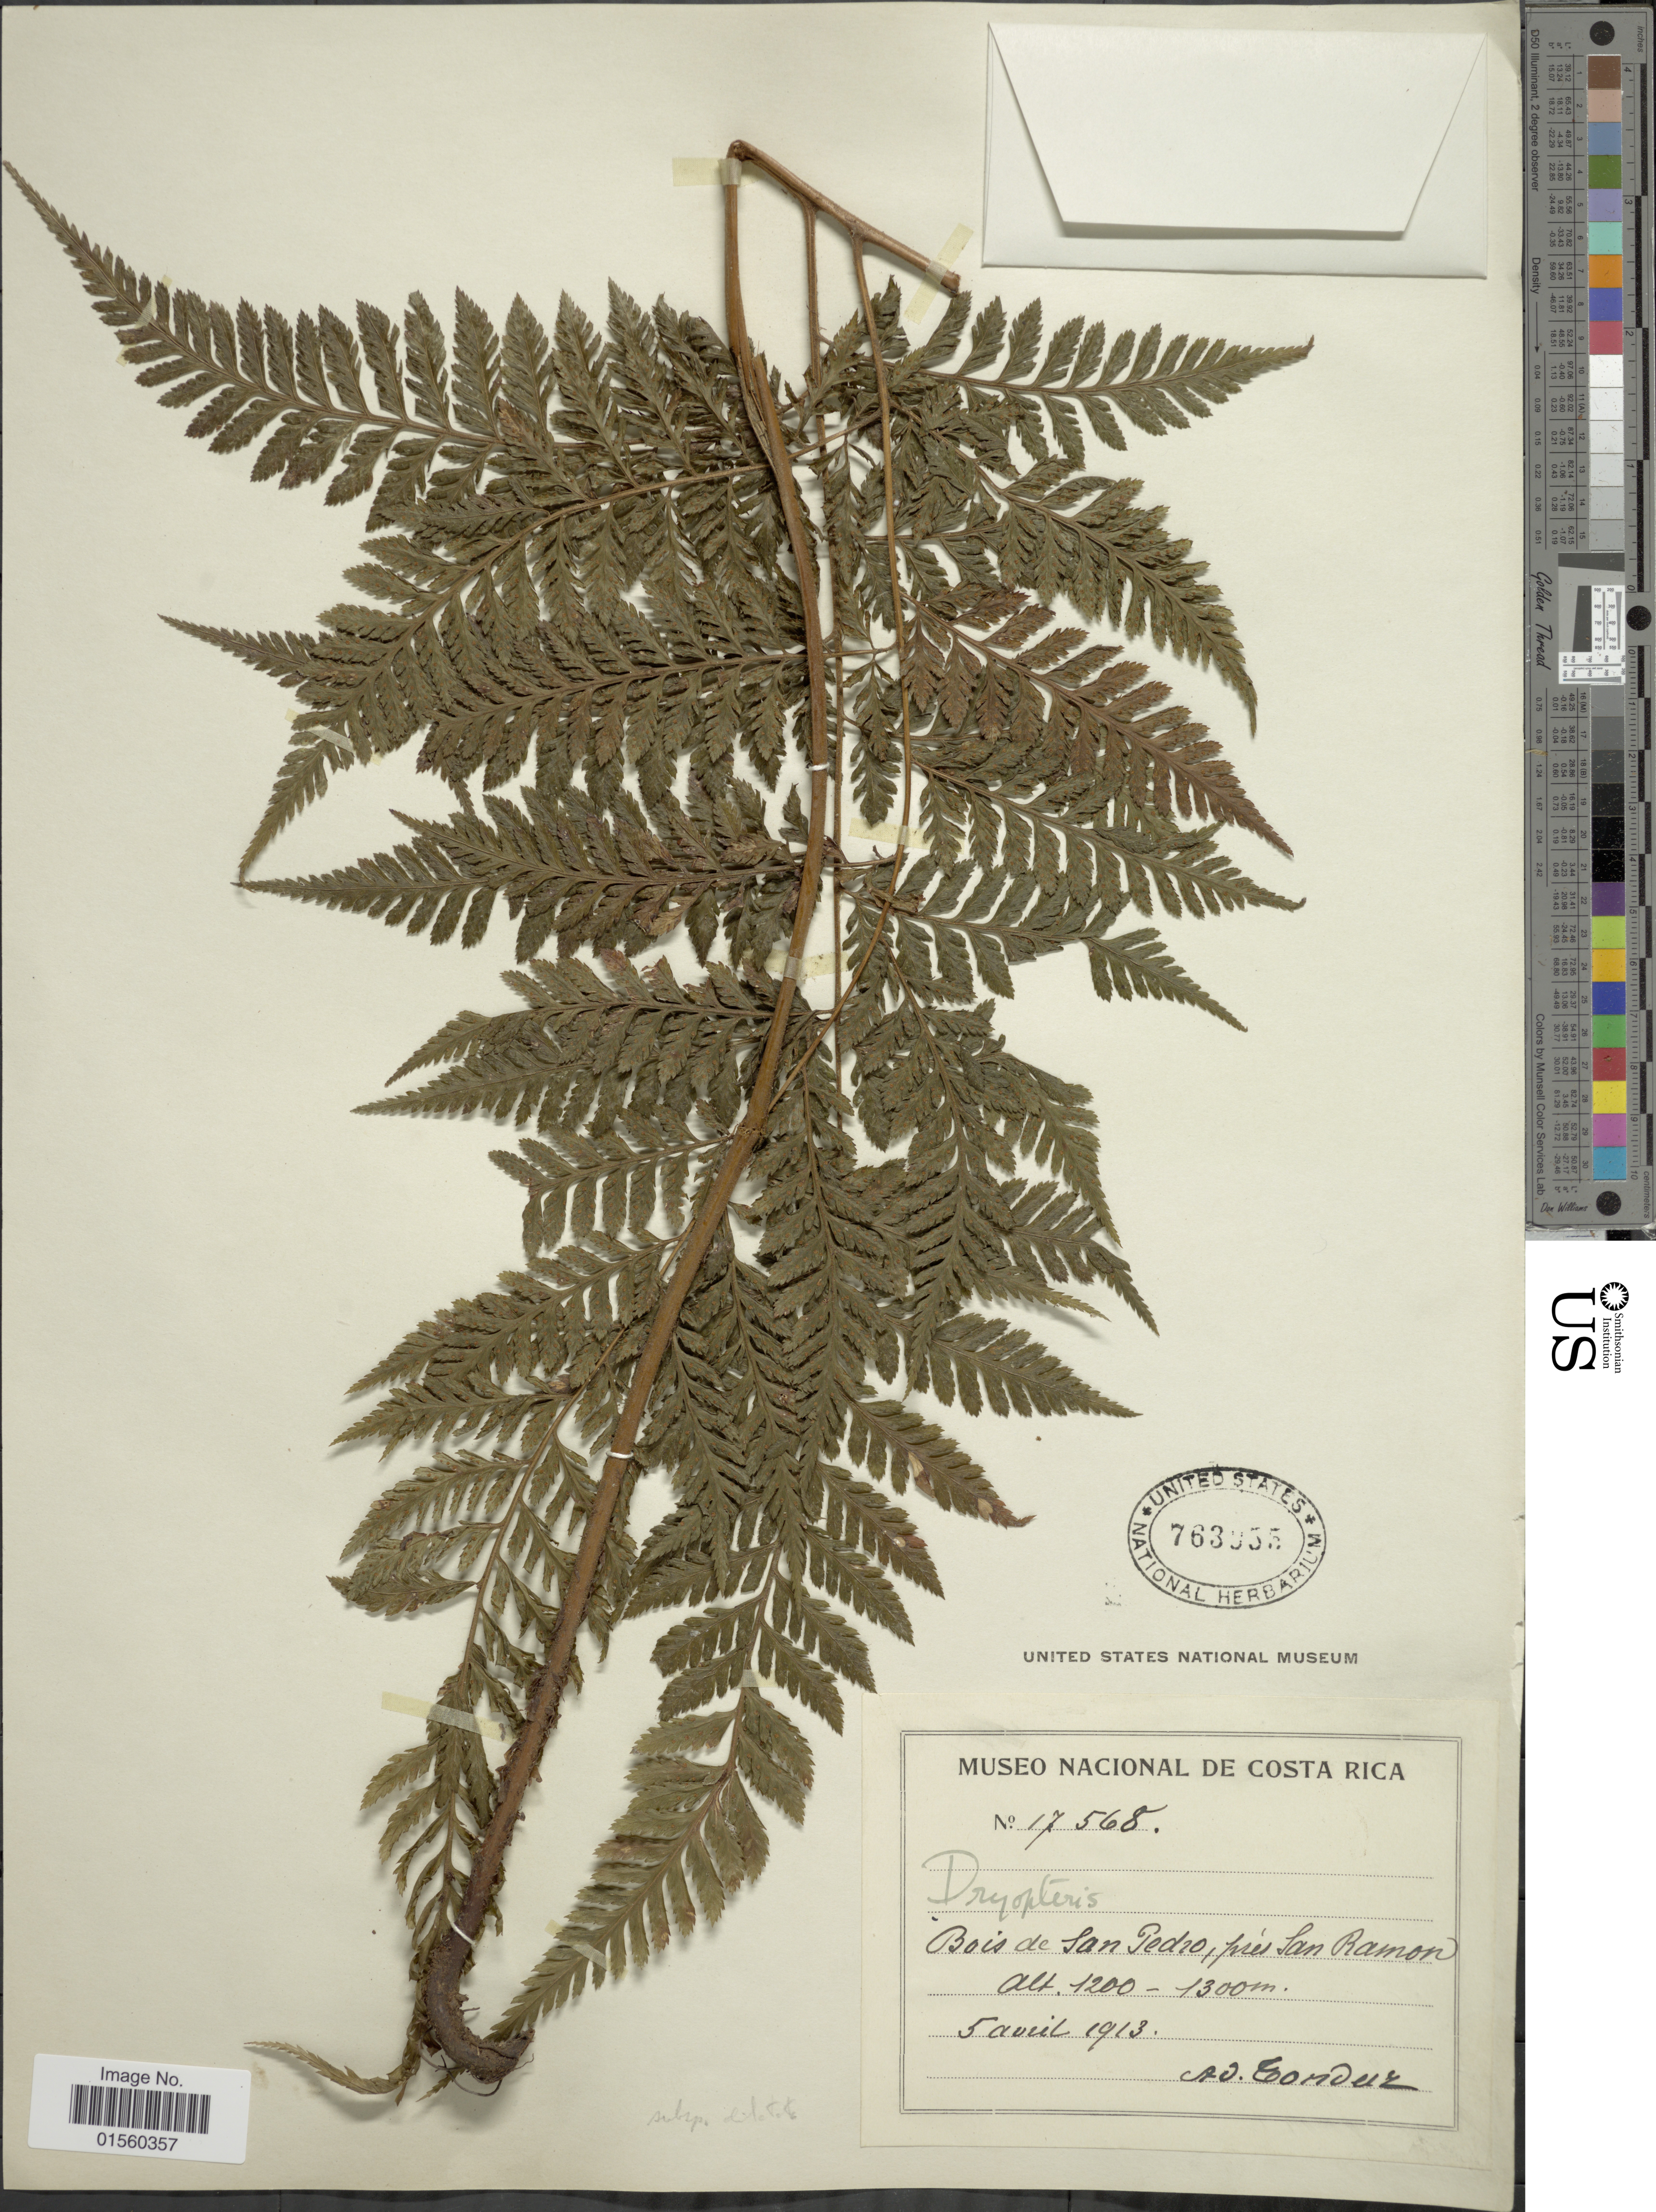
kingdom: Plantae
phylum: Tracheophyta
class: Polypodiopsida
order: Polypodiales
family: Dryopteridaceae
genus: Parapolystichum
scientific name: Parapolystichum effusum var. effusum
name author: (Sw.) Ching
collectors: A. Tonduz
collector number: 17568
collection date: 1913-04-05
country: Costa Rica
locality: Bois de San Pedro, pres San Ramon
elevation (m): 1200